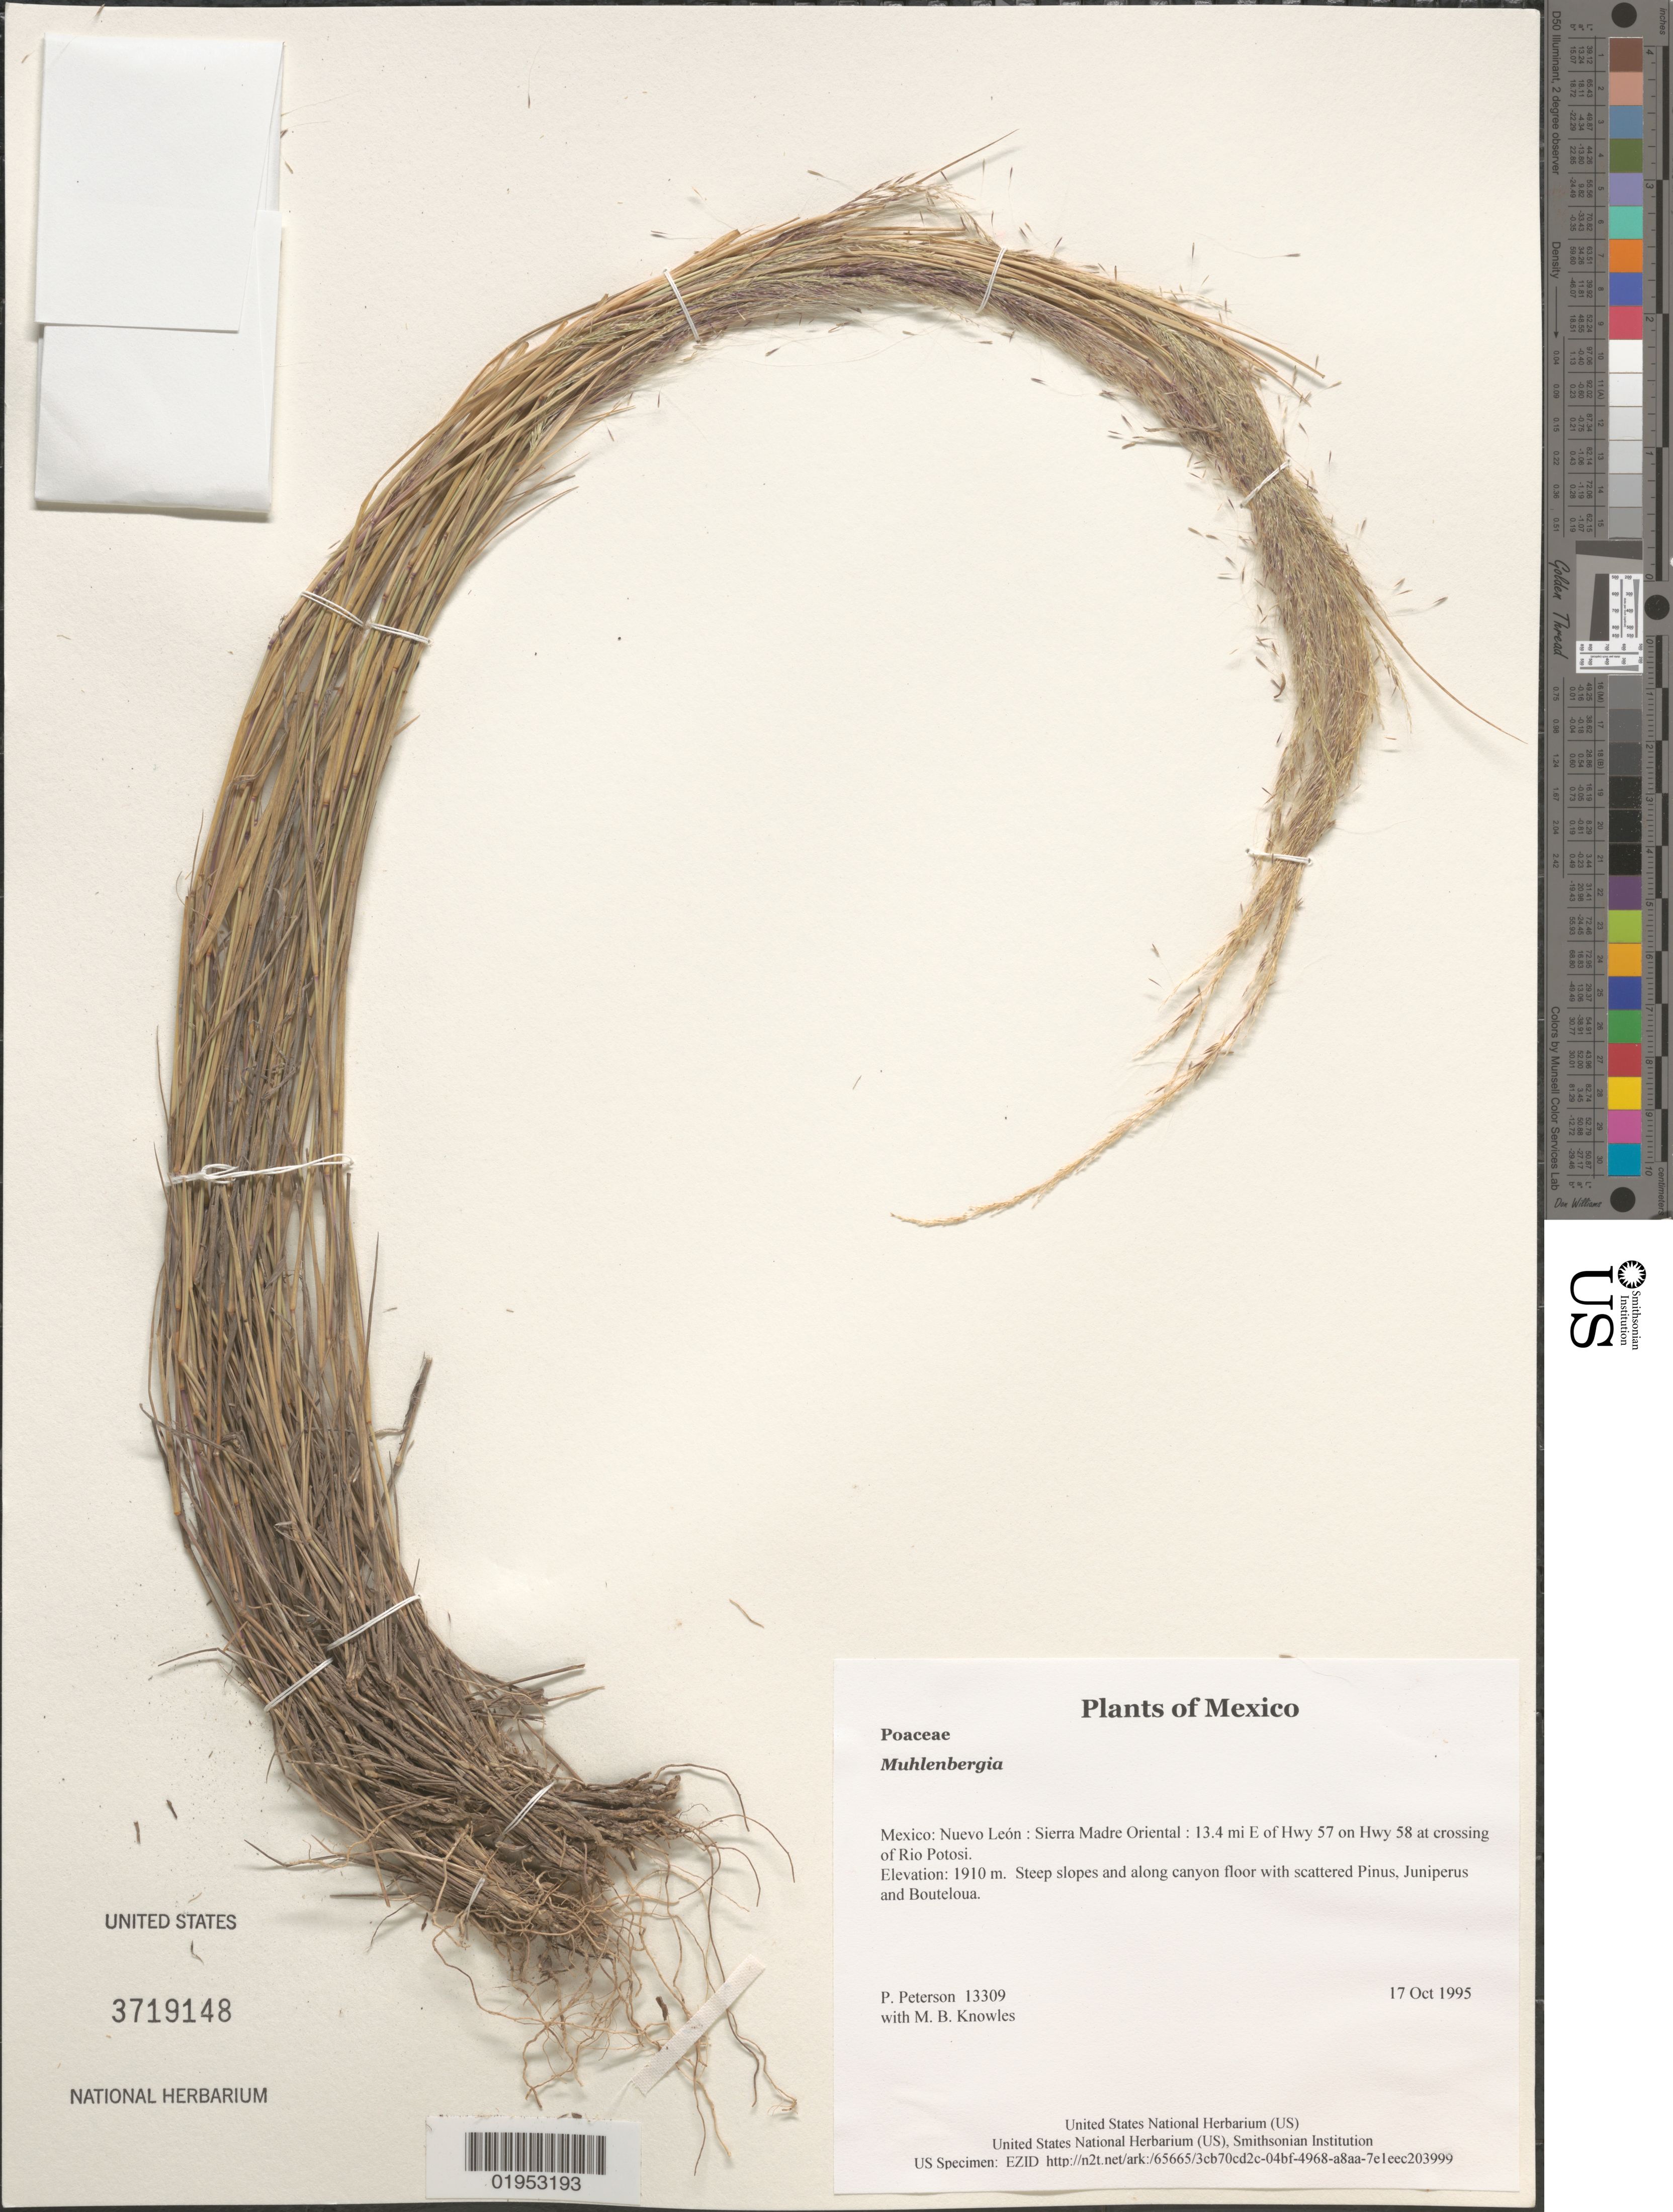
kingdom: Plantae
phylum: Tracheophyta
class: Liliopsida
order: Poales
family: Poaceae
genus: Muhlenbergia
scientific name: Muhlenbergia sp.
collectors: P. M. Peterson & M. B. Knowles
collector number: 13309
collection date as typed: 17 Oct 1995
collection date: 1995-10-17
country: Mexico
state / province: Nuevo León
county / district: Sierra Madre Oriental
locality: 13.4 mi E of Hwy 57 on Hwy 58 at crossing of Rio Potosi.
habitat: Steep slopes and along canyon floor with scattered Pinus, Juniperus and Bouteloua.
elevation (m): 1910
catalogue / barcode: US 3719148